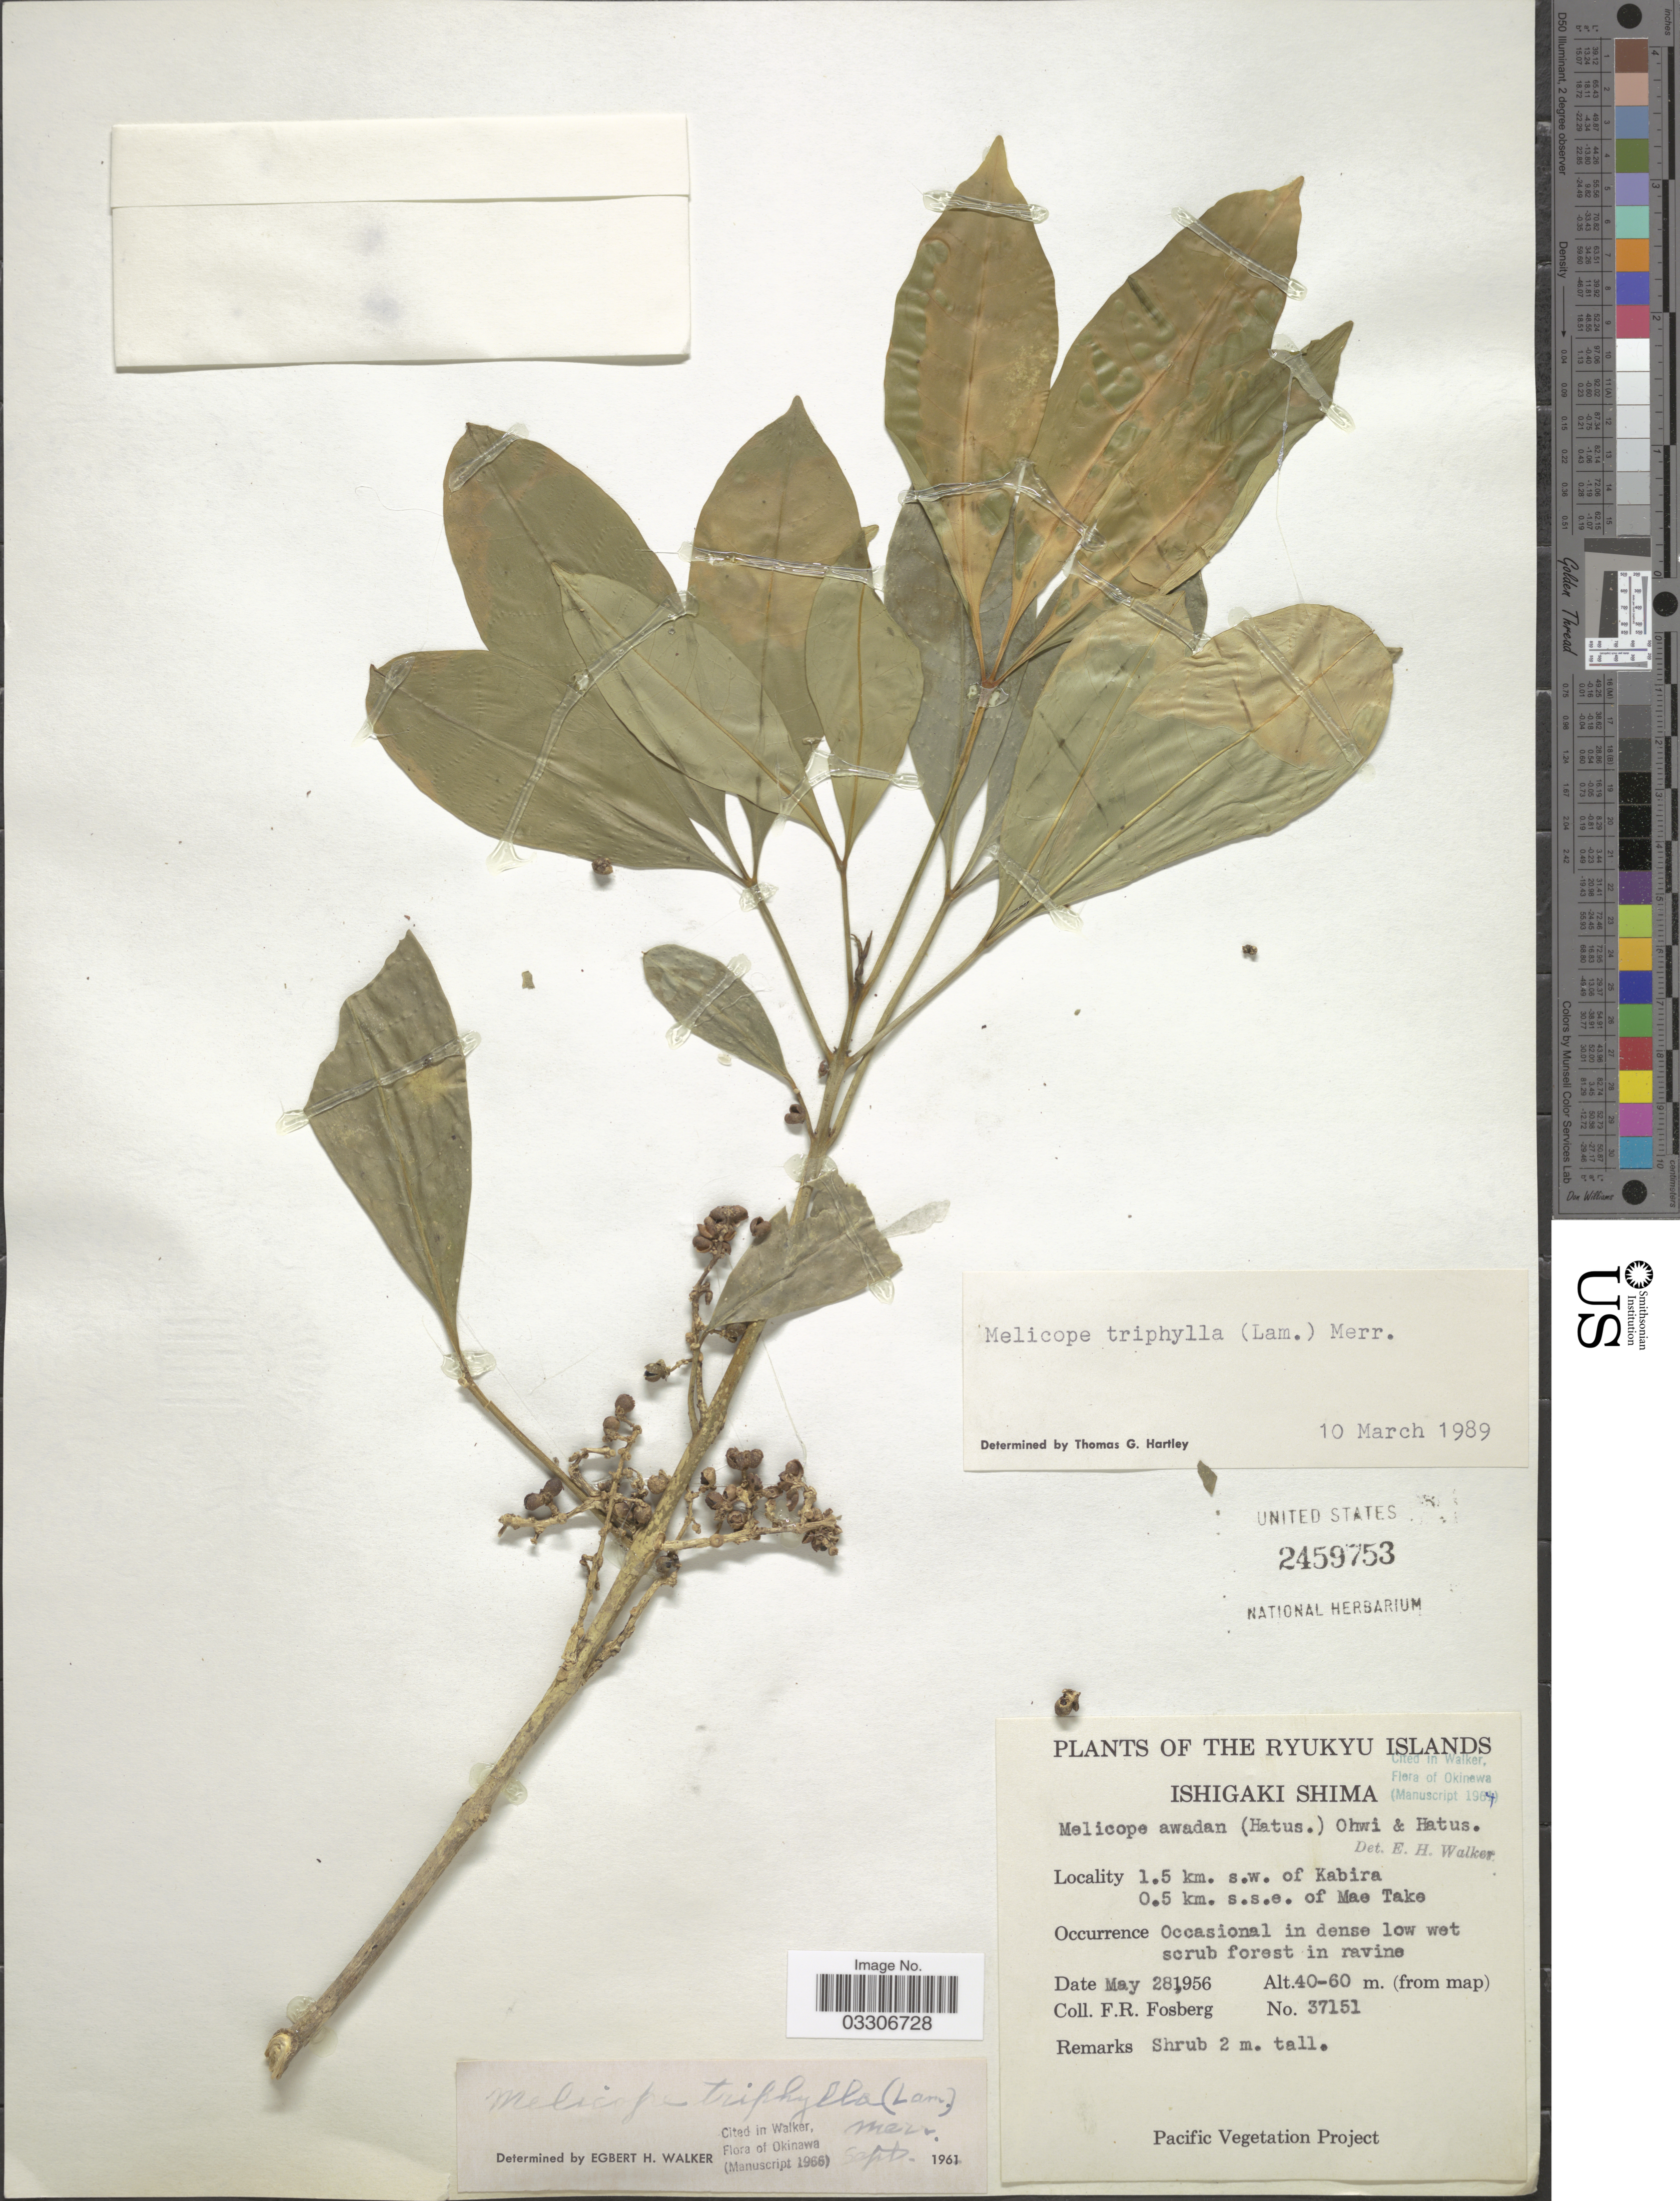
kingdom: Plantae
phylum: Tracheophyta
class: Magnoliopsida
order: Sapindales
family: Rutaceae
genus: Melicope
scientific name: Melicope triphylla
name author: (Lam.) Merr.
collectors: F. R. Fosberg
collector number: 37151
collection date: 1956-05-28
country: Japan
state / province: Okinawa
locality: Ryukyu Islands. Ishigaki Shima. 1.5 km. s.w. of Kabira. 0.5 km. s.s.e. of Mae Take.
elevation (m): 40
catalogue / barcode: US 2459753